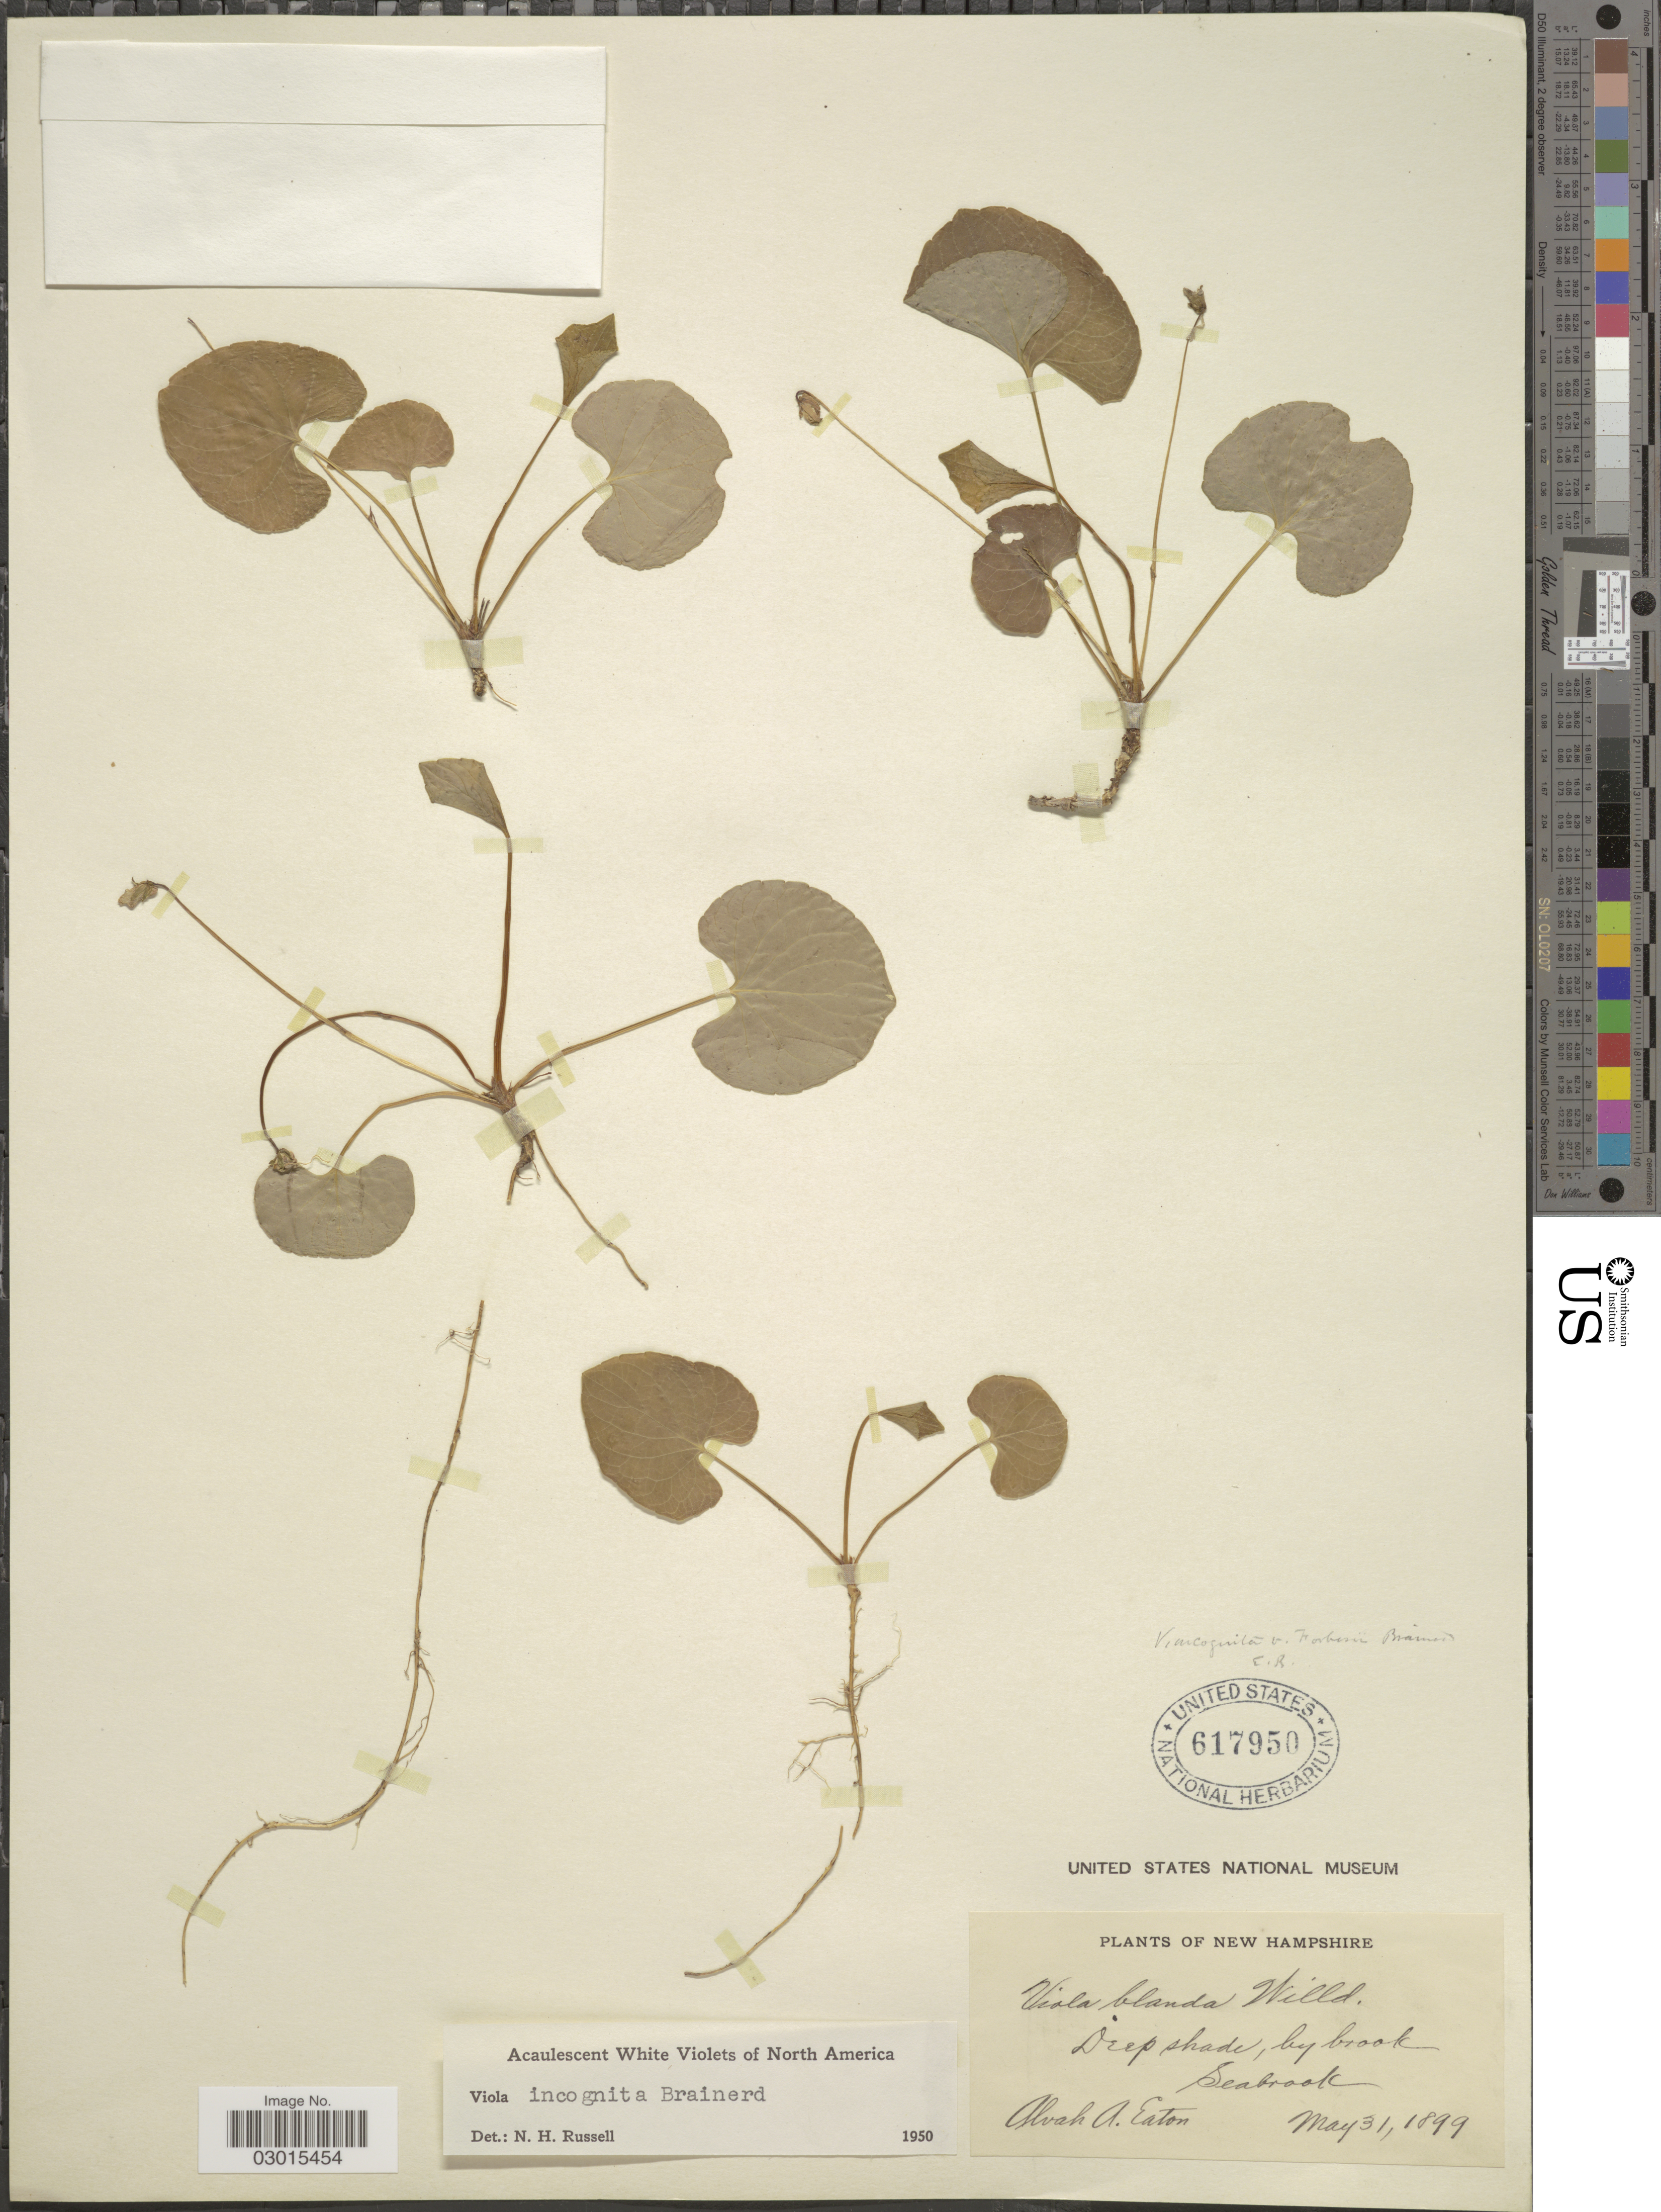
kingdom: Plantae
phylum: Tracheophyta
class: Magnoliopsida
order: Malpighiales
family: Violaceae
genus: Viola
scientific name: Viola incognita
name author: Brainerd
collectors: A. A. Eaton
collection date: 1899-05-31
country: United States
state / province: New Hampshire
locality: Seabrook.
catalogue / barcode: US 617950